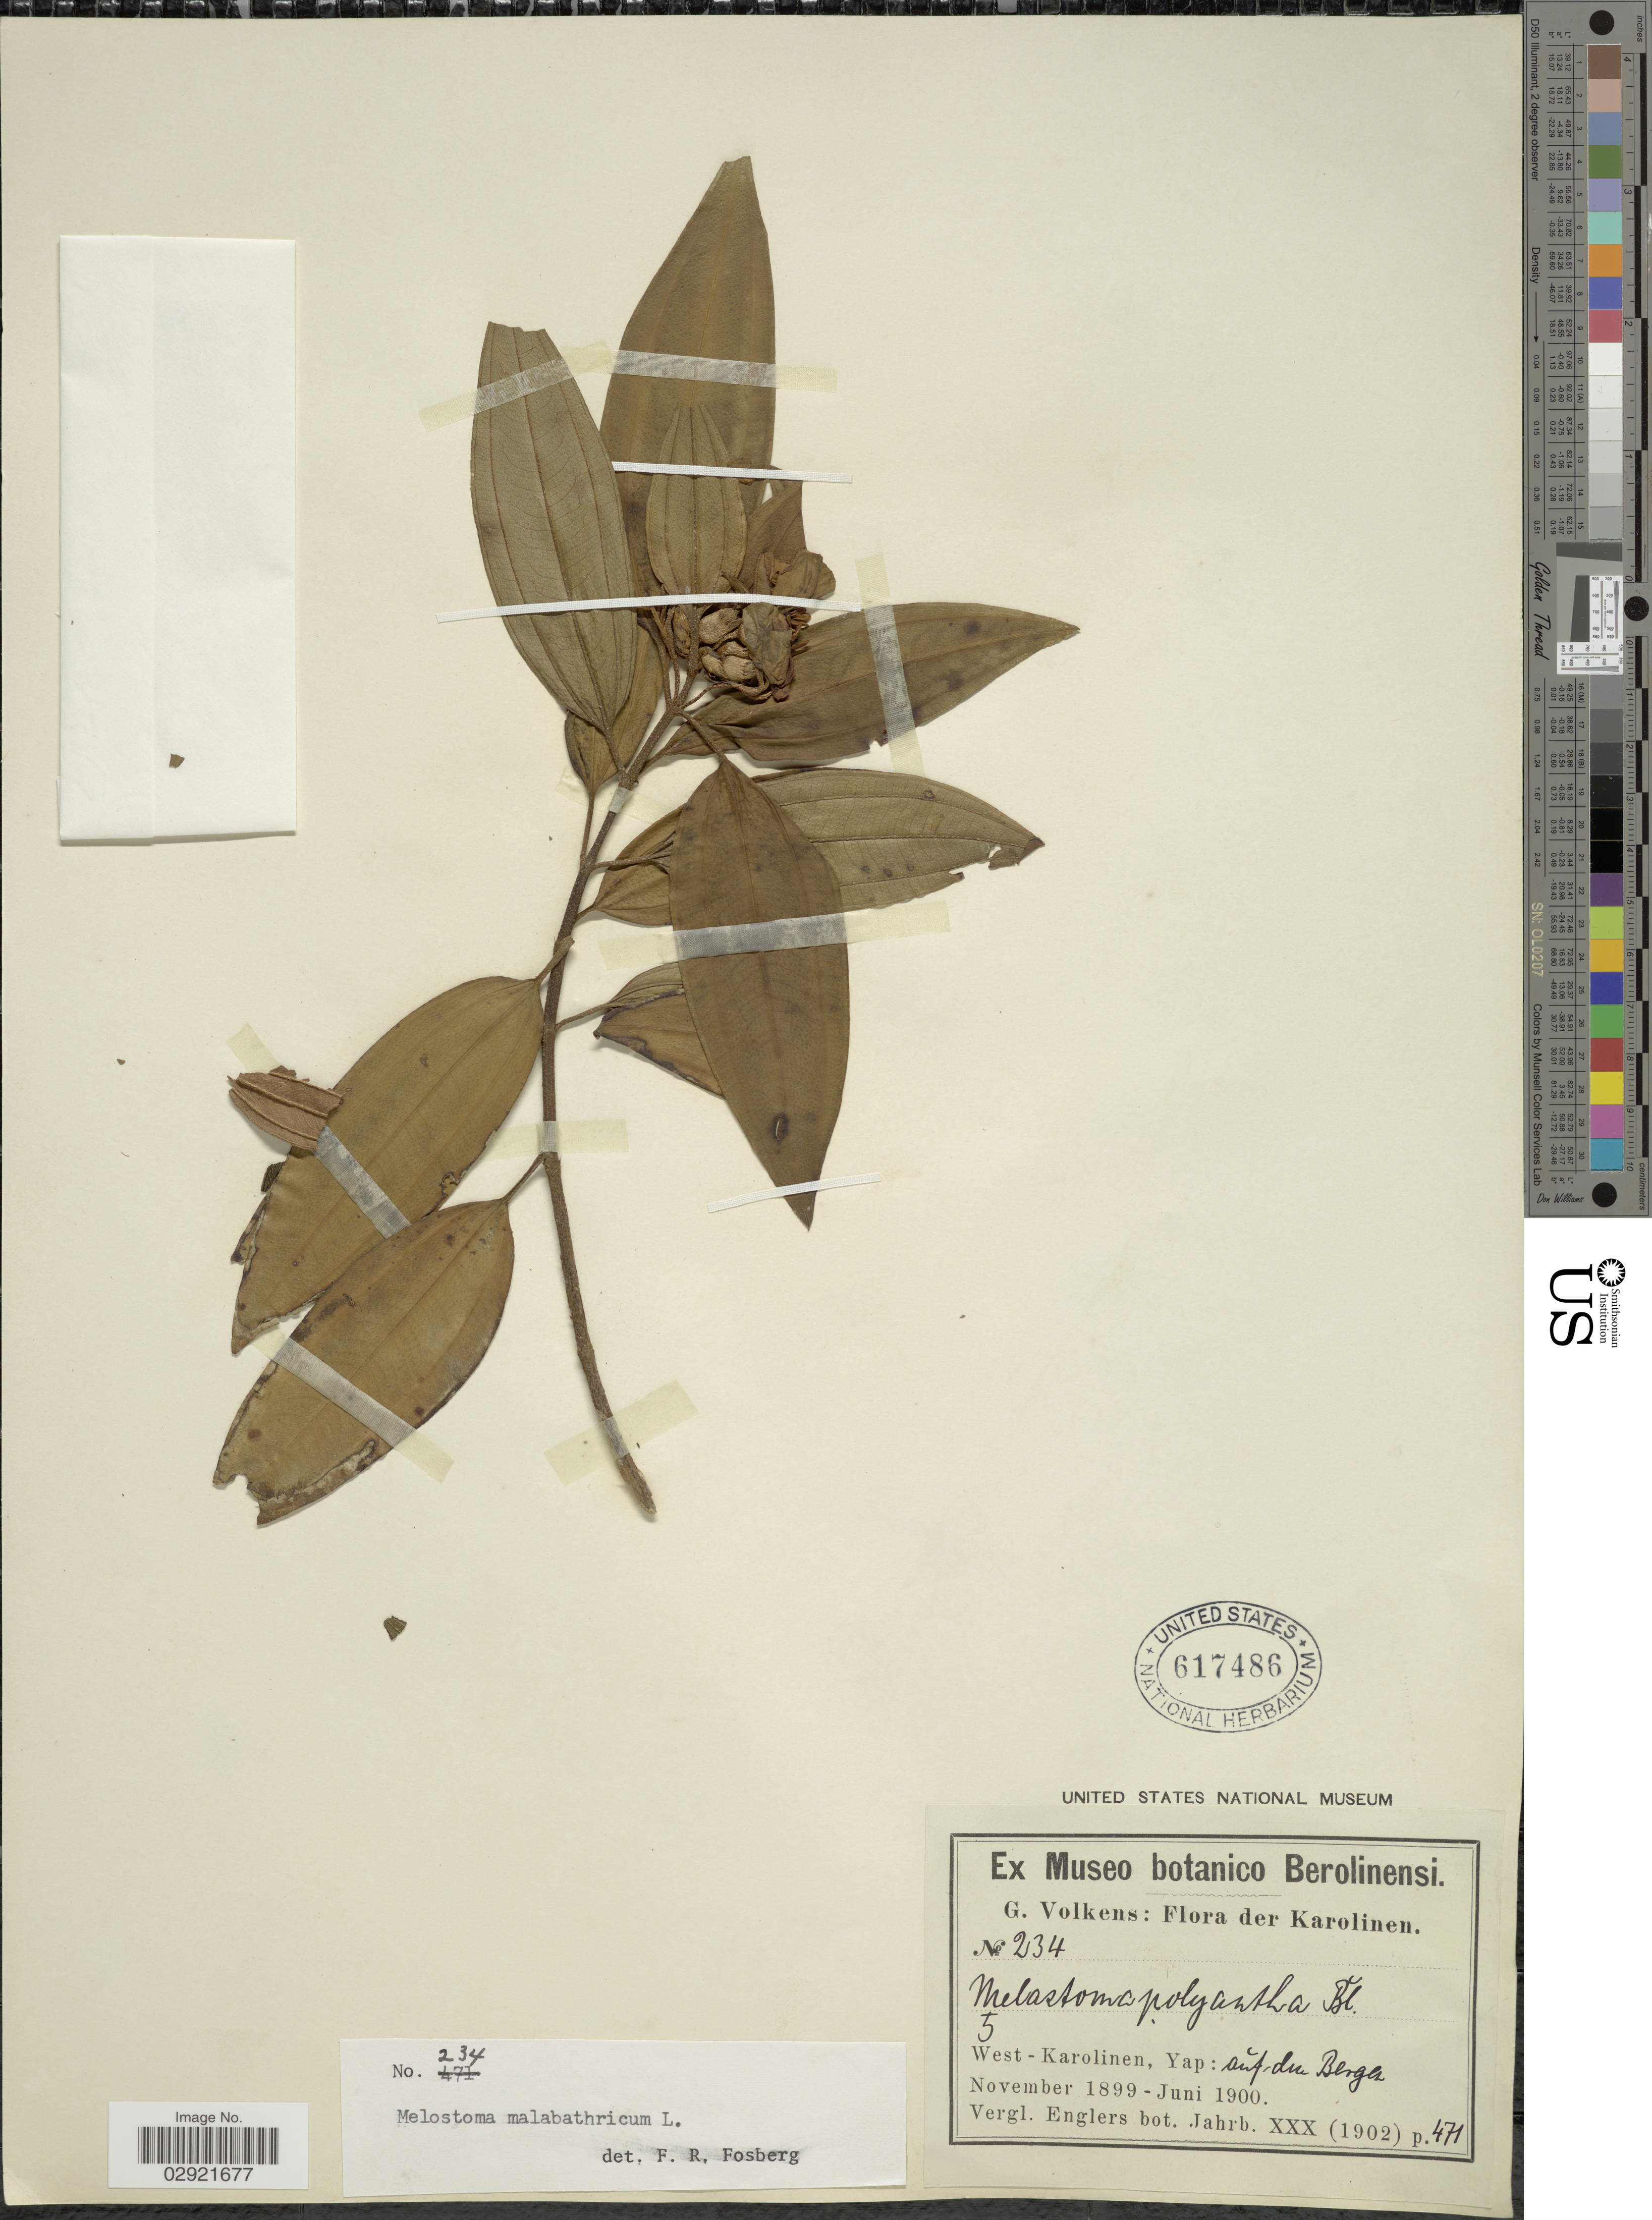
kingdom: Plantae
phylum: Tracheophyta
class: Magnoliopsida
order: Myrtales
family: Melastomataceae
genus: Melastoma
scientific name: Melastoma malabathricum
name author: L.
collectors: G. Volkens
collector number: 234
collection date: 1899-11/1900-06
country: Micronesia, Federated States of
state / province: Yap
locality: Karolinen. West-Karolinen, Yap: aüf den Berges.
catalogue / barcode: US 617486